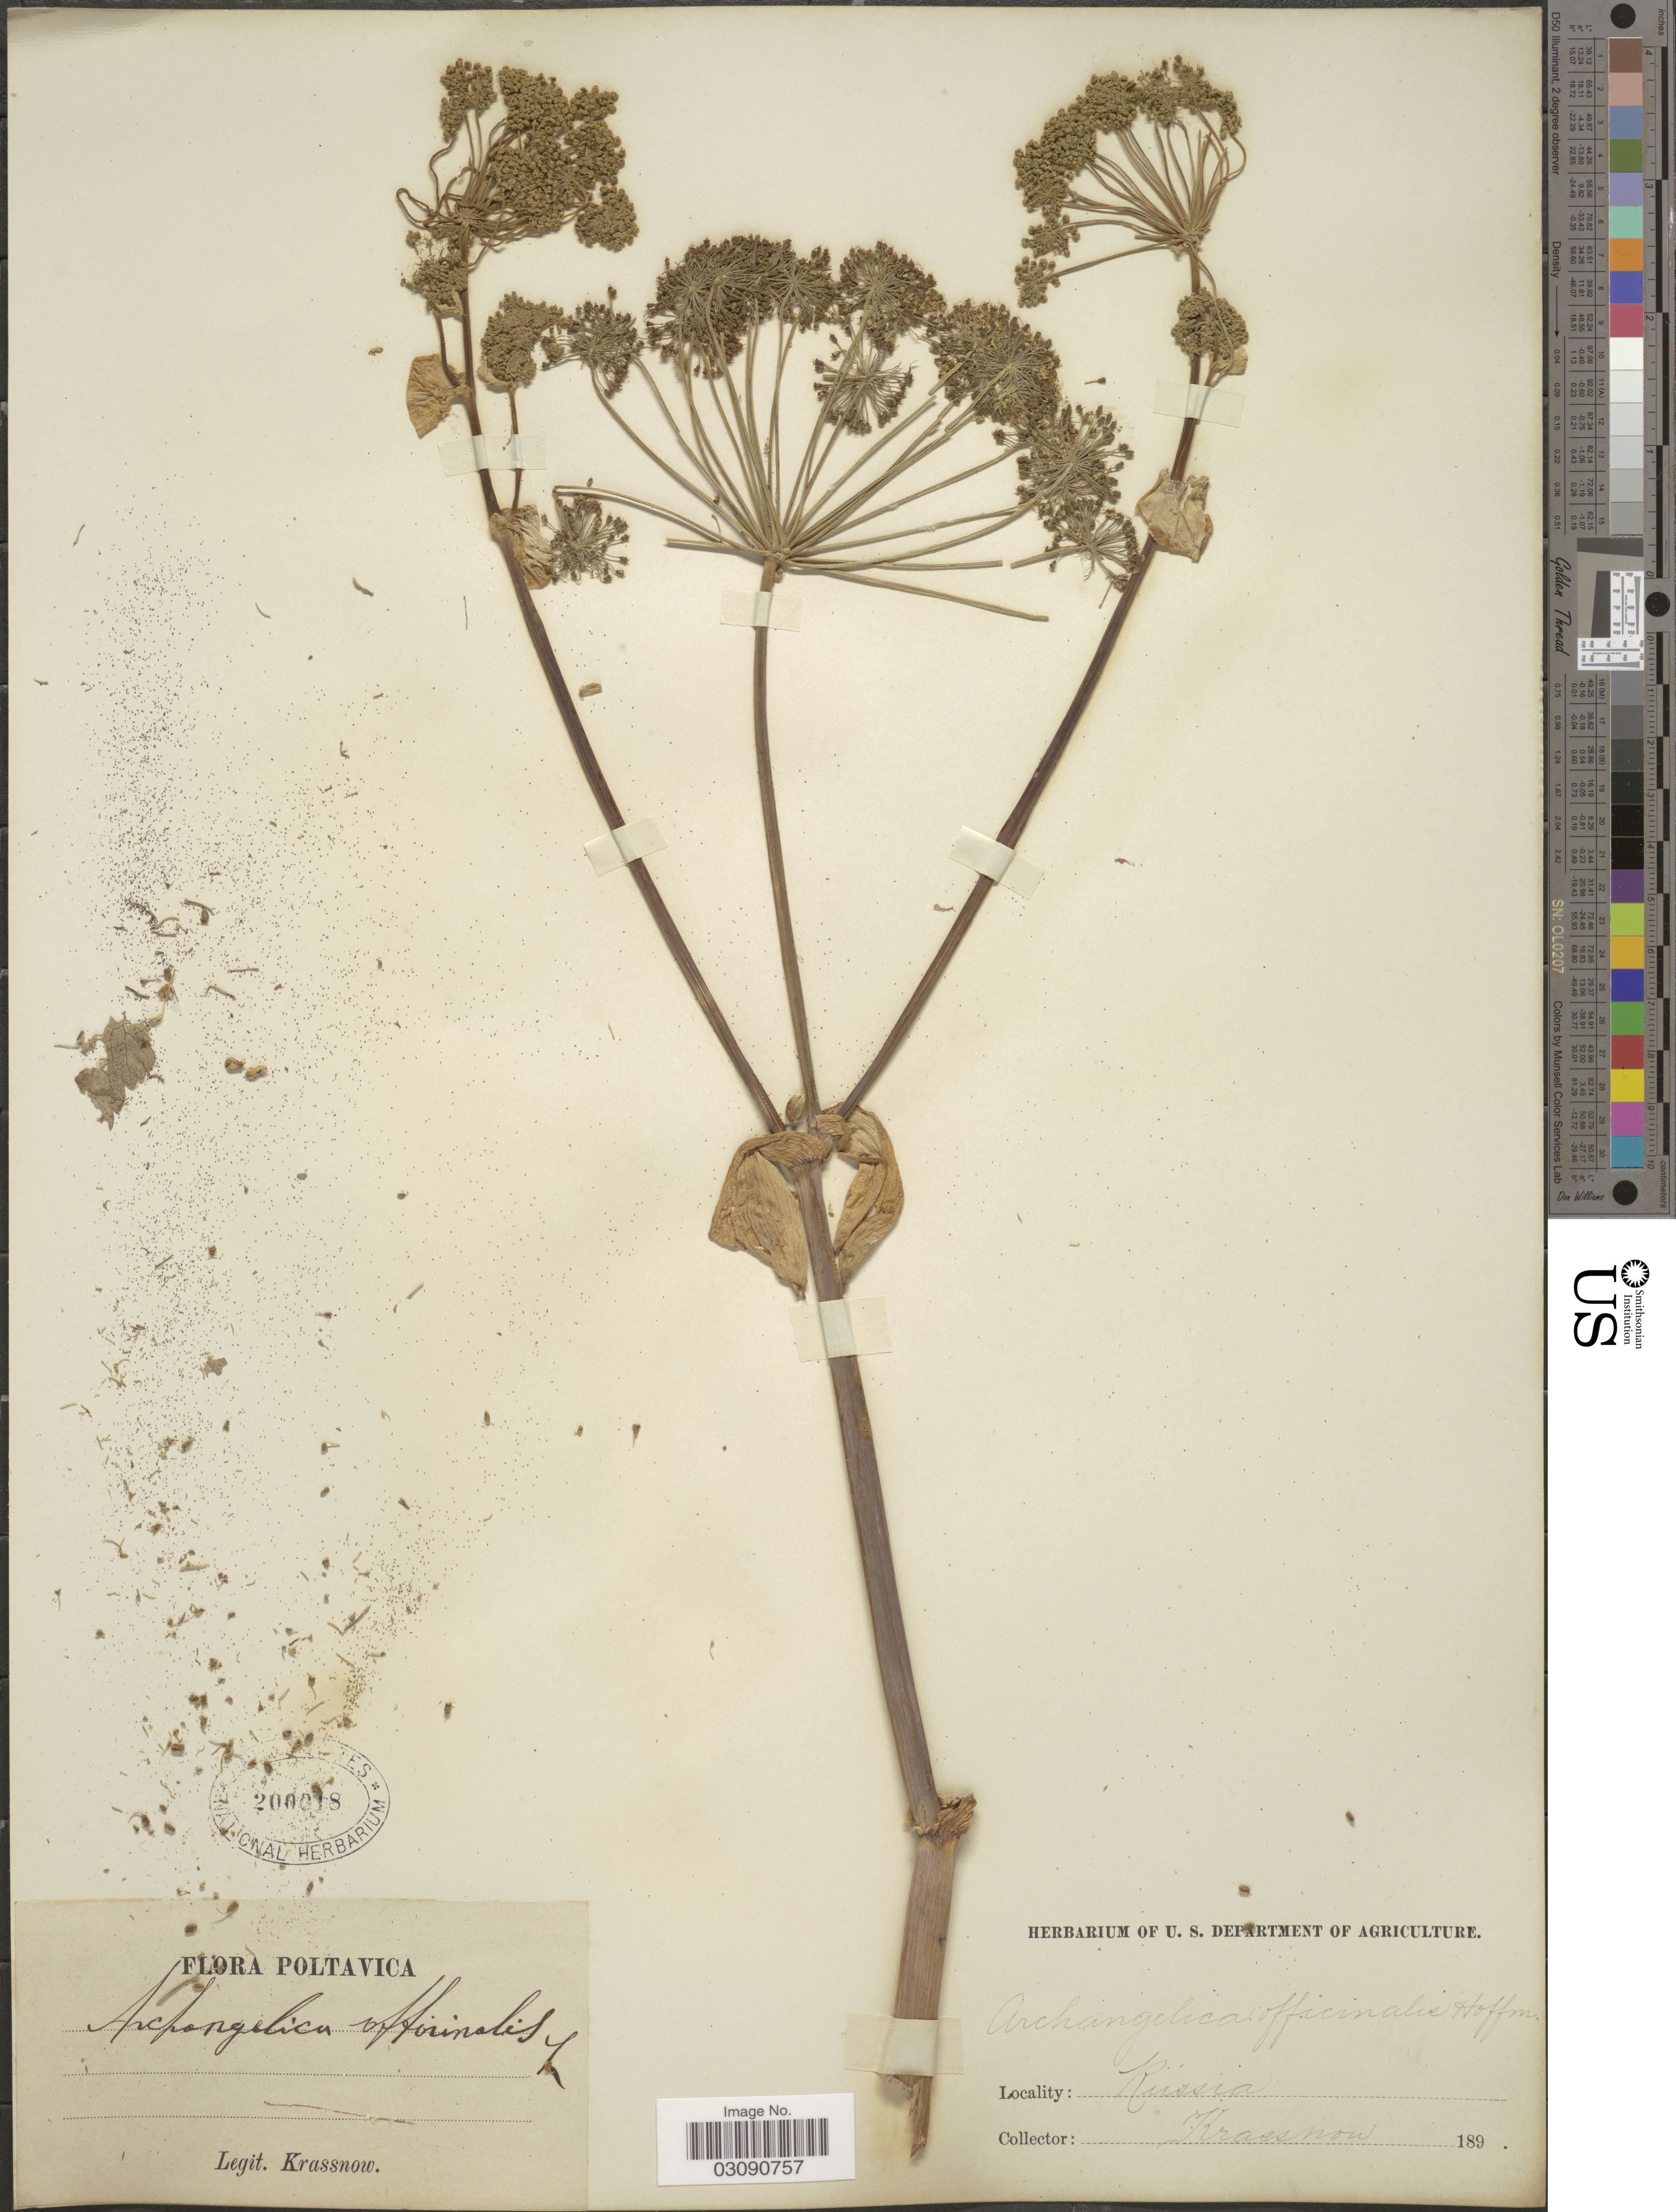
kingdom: Plantae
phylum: Tracheophyta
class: Magnoliopsida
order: Apiales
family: Apiaceae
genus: Angelica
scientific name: Angelica officinalis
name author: Moench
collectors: -. Krassnow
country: Ukraine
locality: Poltavica, Russia.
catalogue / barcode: US 200018